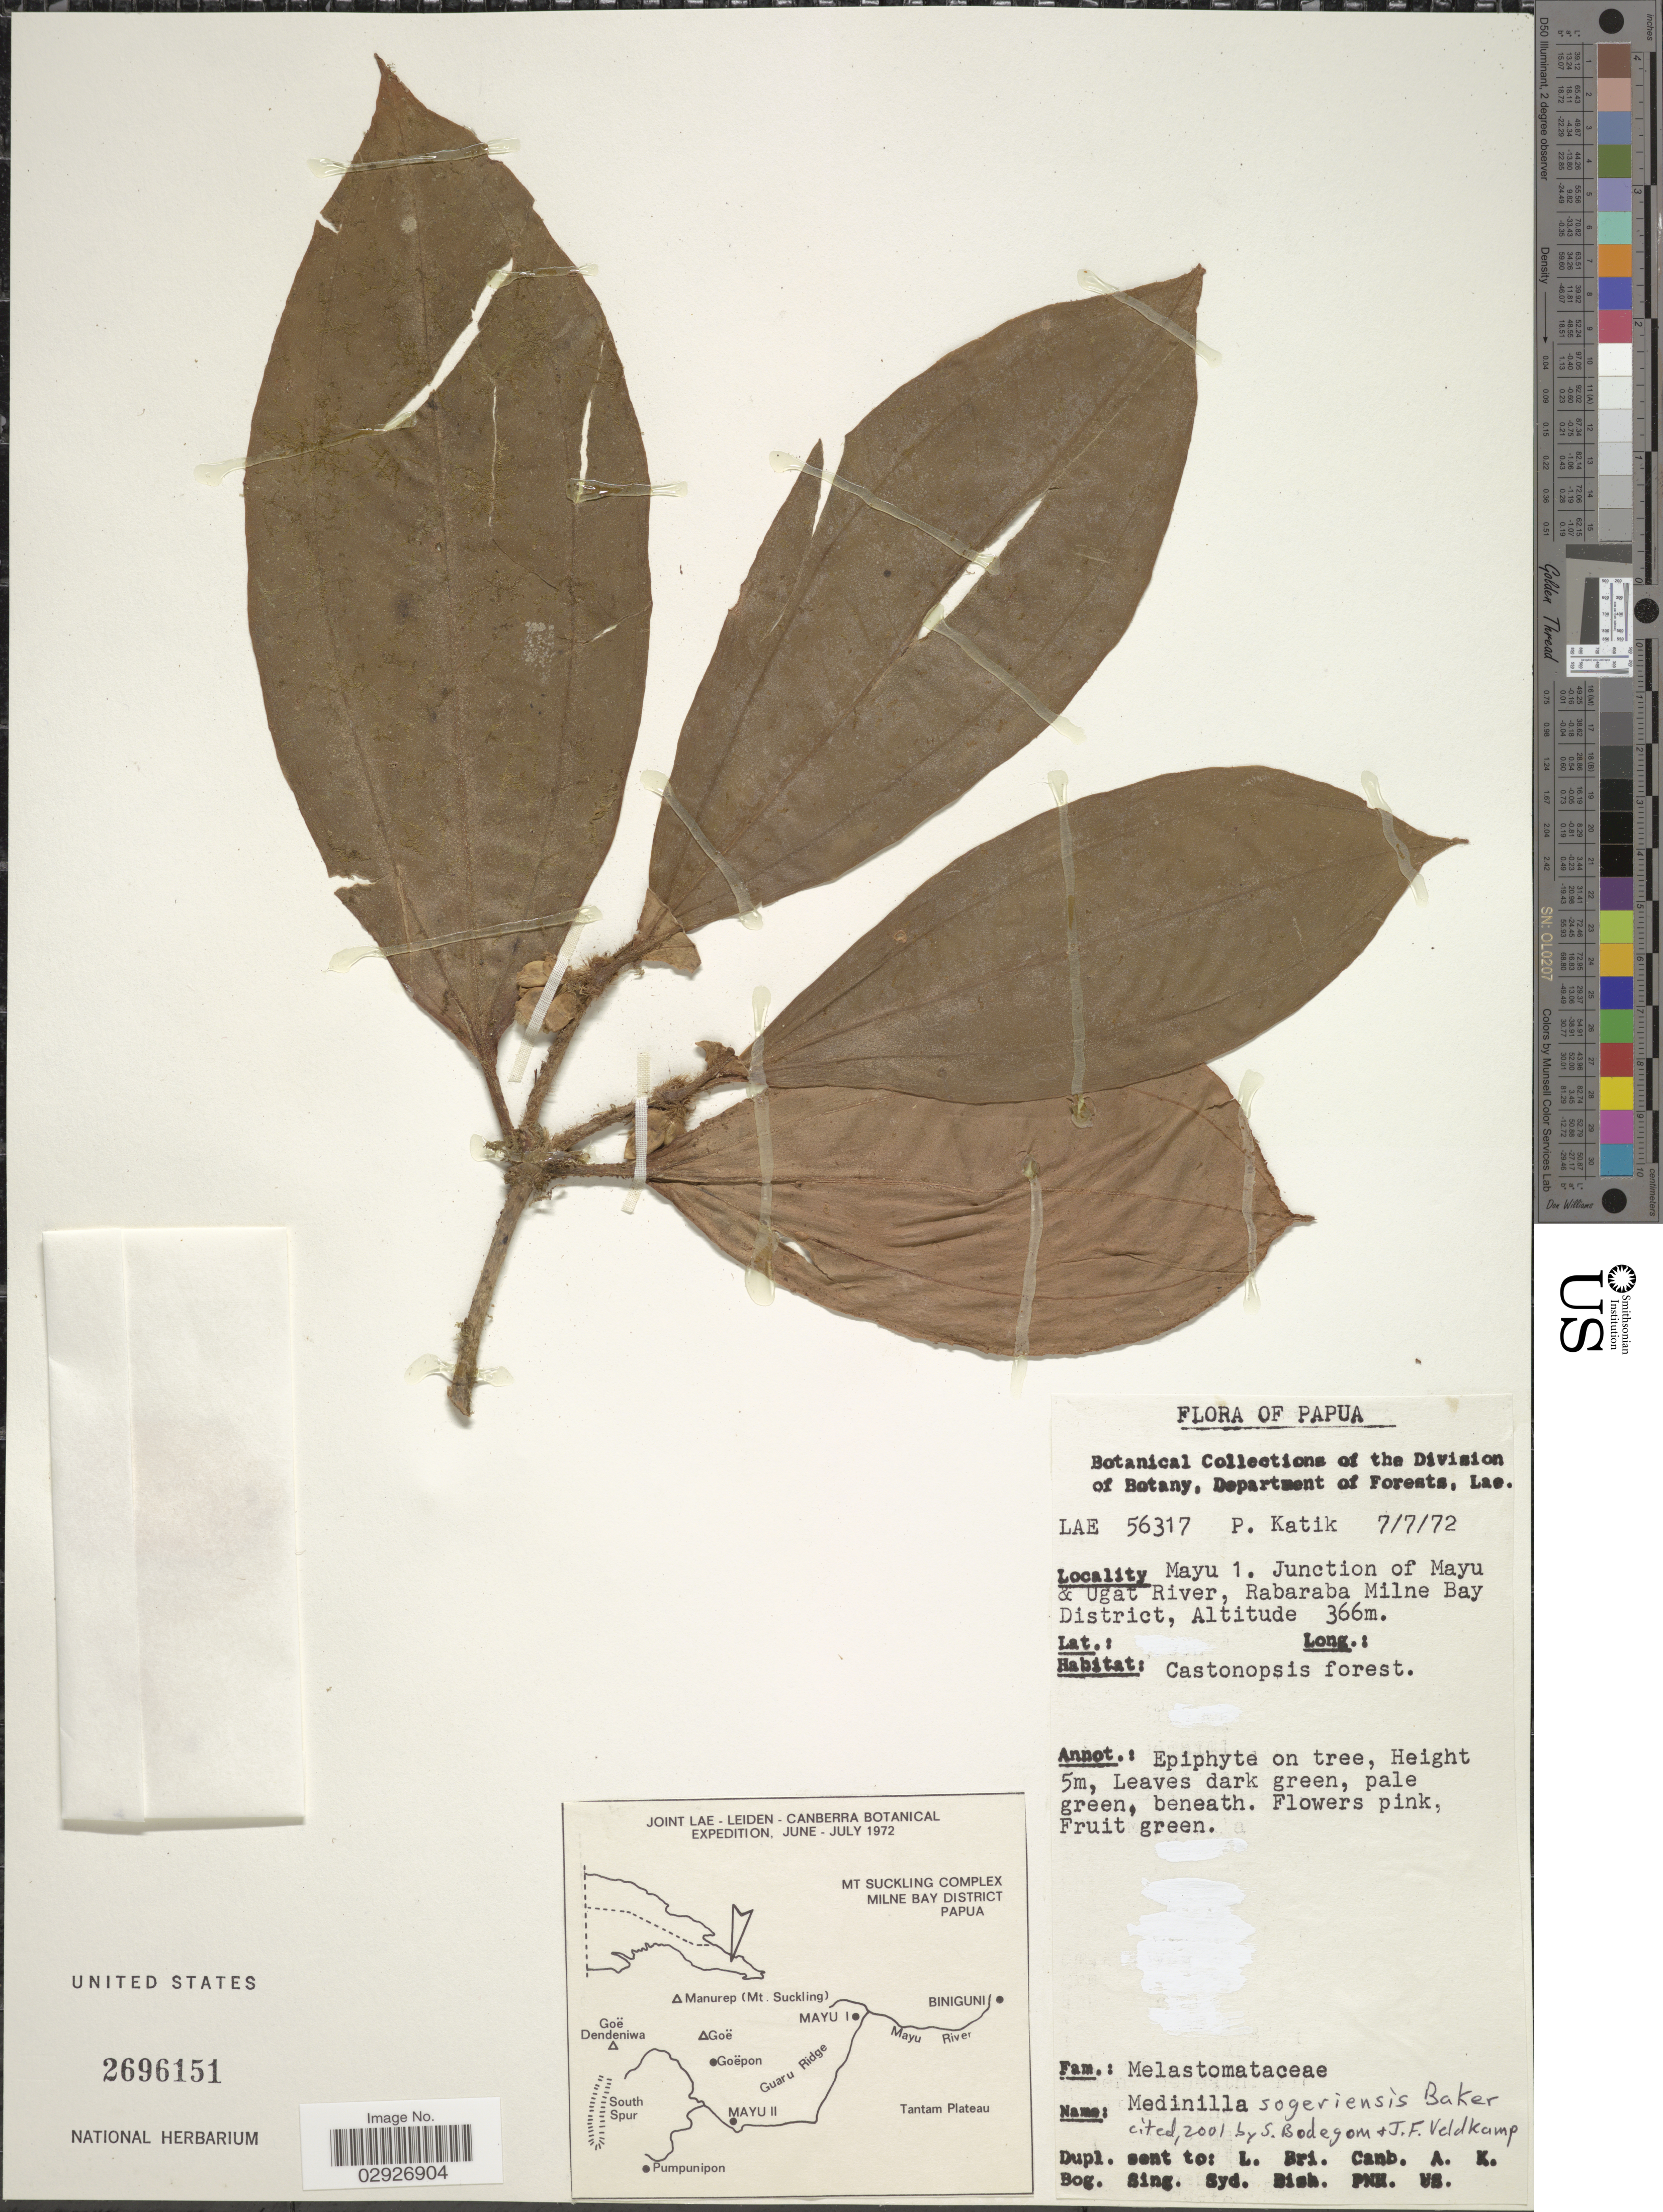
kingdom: Plantae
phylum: Tracheophyta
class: Magnoliopsida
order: Myrtales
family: Melastomataceae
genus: Medinilla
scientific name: Medinilla sogeriensis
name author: Baker f.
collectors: P. Katik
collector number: LAE56317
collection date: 1972-07-07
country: Papua New Guinea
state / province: Milne Bay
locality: Mayu 1. Junction of Mayu & Ugat River, Rabaraba Milne Bay District.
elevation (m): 366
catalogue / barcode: US 2696151